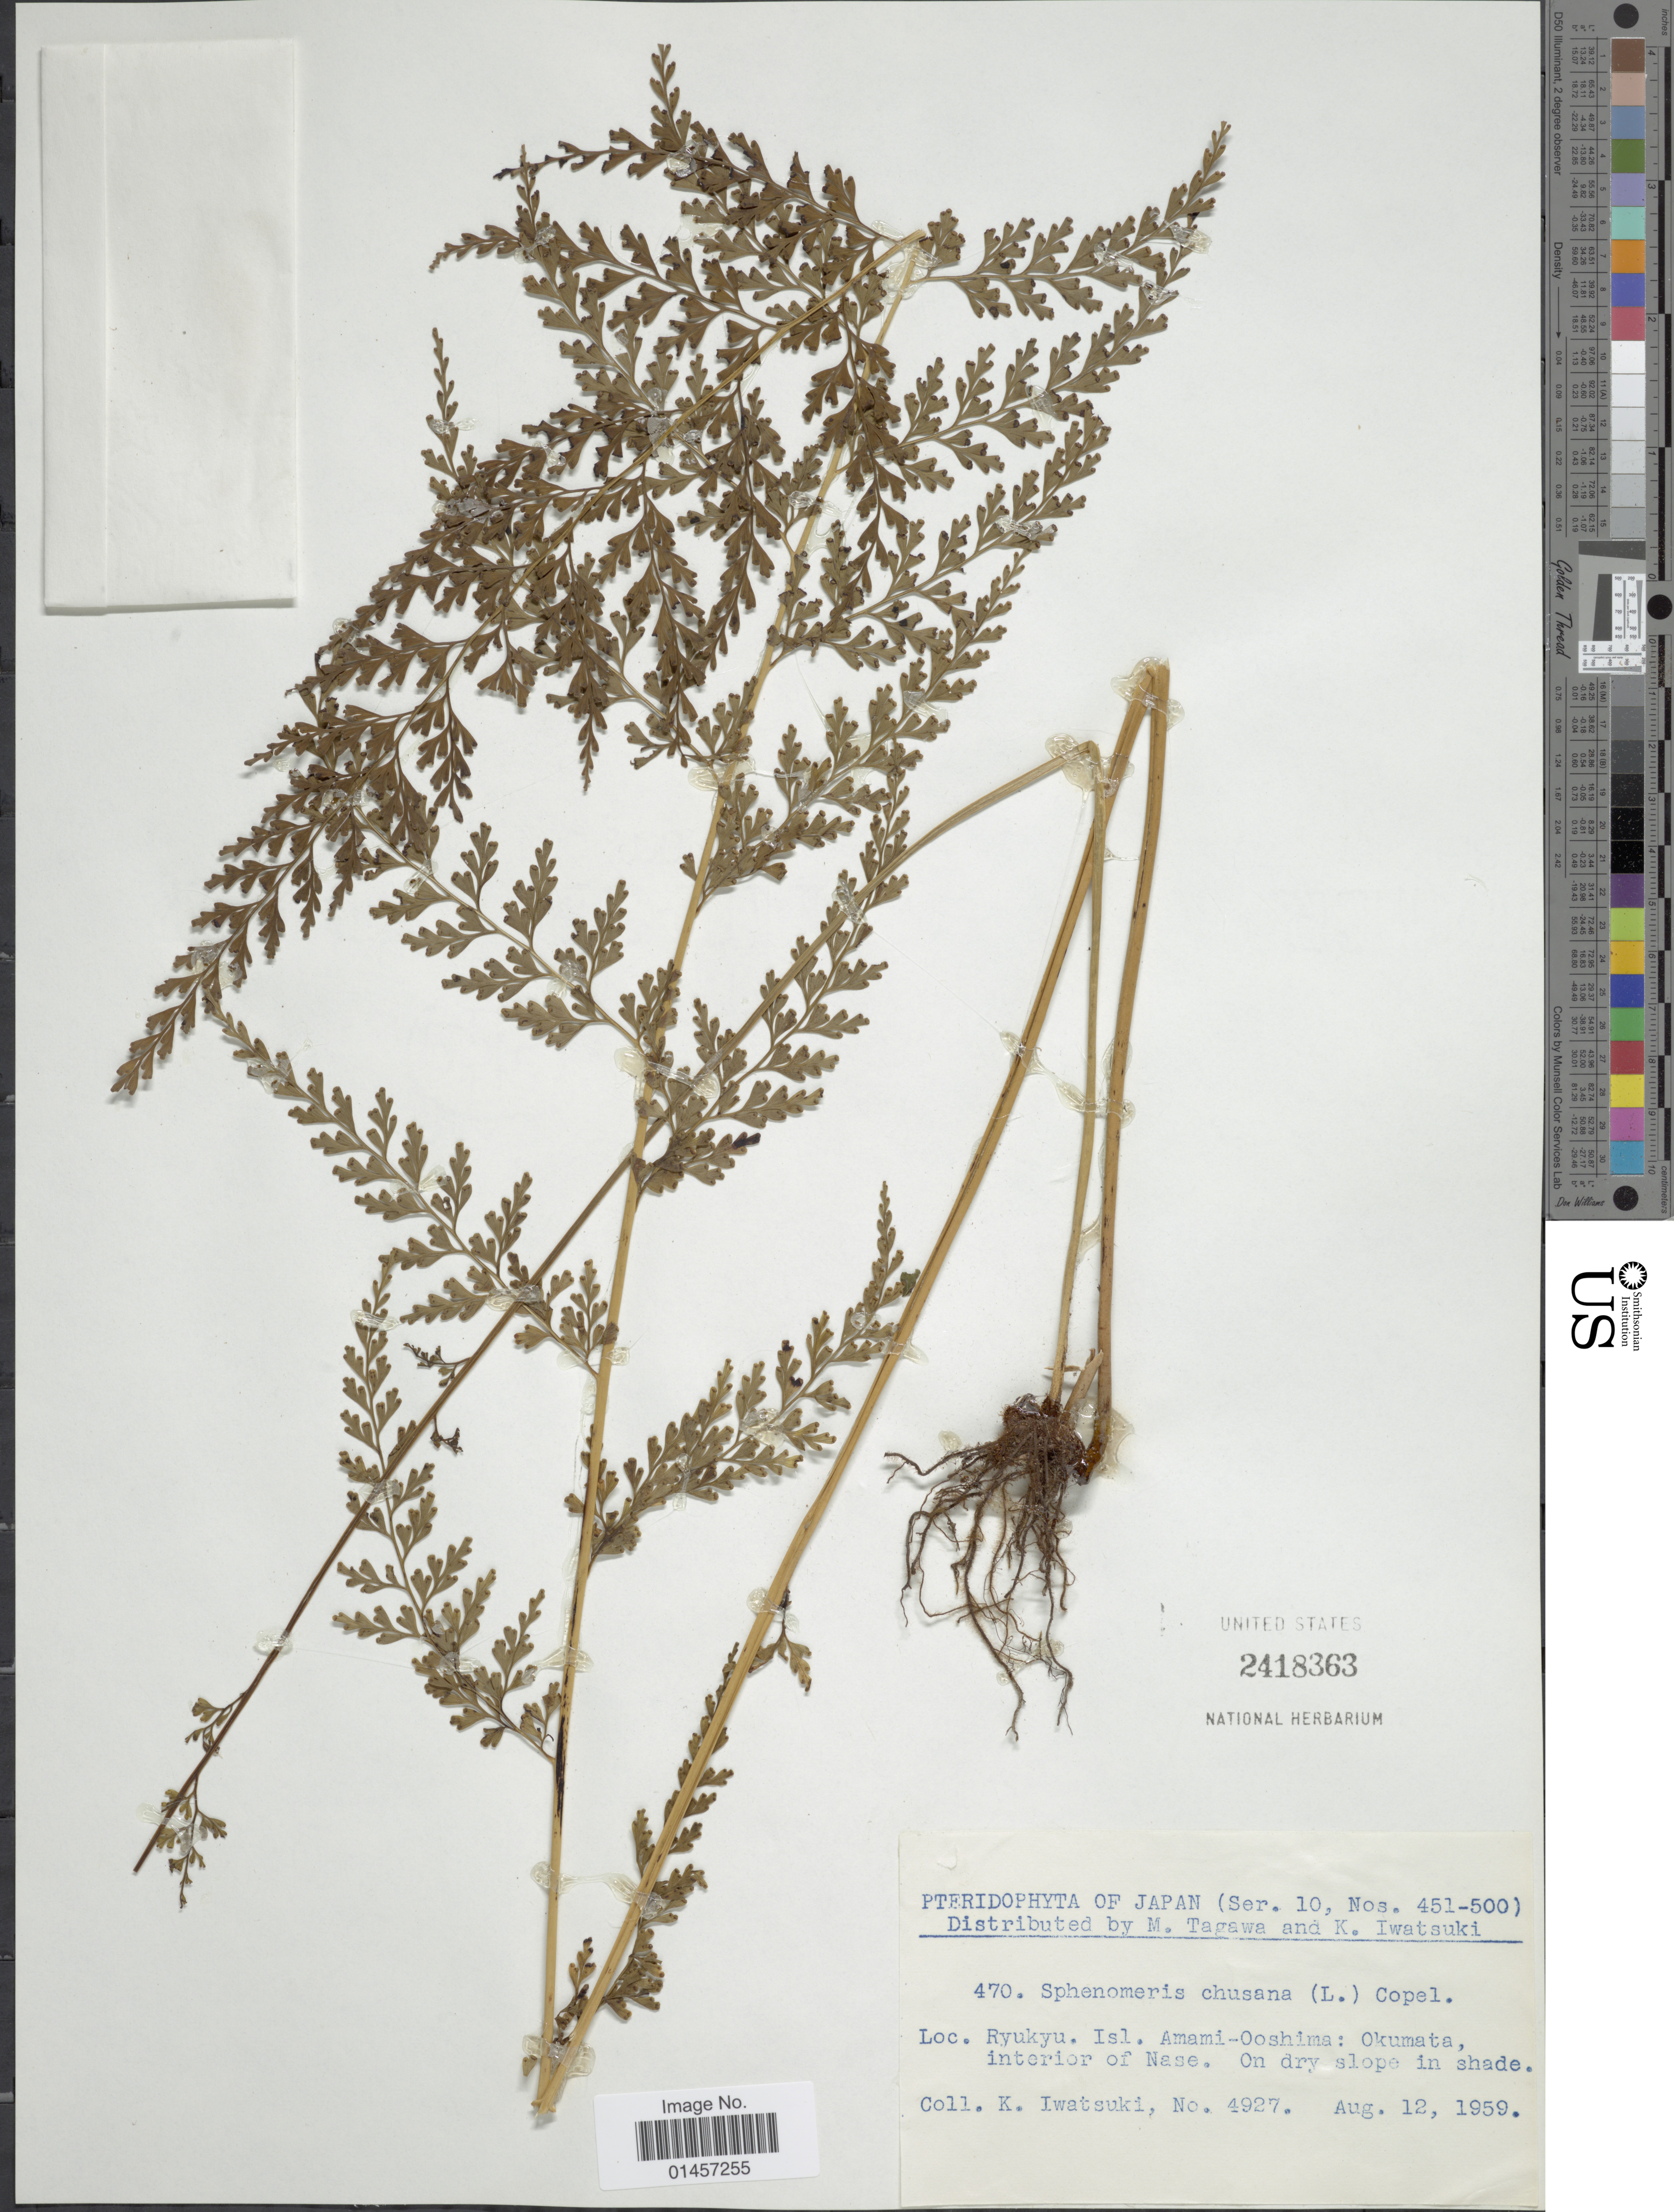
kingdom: Plantae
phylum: Tracheophyta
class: Polypodiopsida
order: Polypodiales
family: Lindsaeaceae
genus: Sphenomeris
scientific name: Sphenomeris chinensis var. chinensis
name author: (L.) Maxon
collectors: K. Iwatsuki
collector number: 4927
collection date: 1959-08-12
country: Japan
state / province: Okinawa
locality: Ryukyu Isl. Amami-ooshima: Okumata, interior of Nase, on dry slope in shade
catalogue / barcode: US 2418363